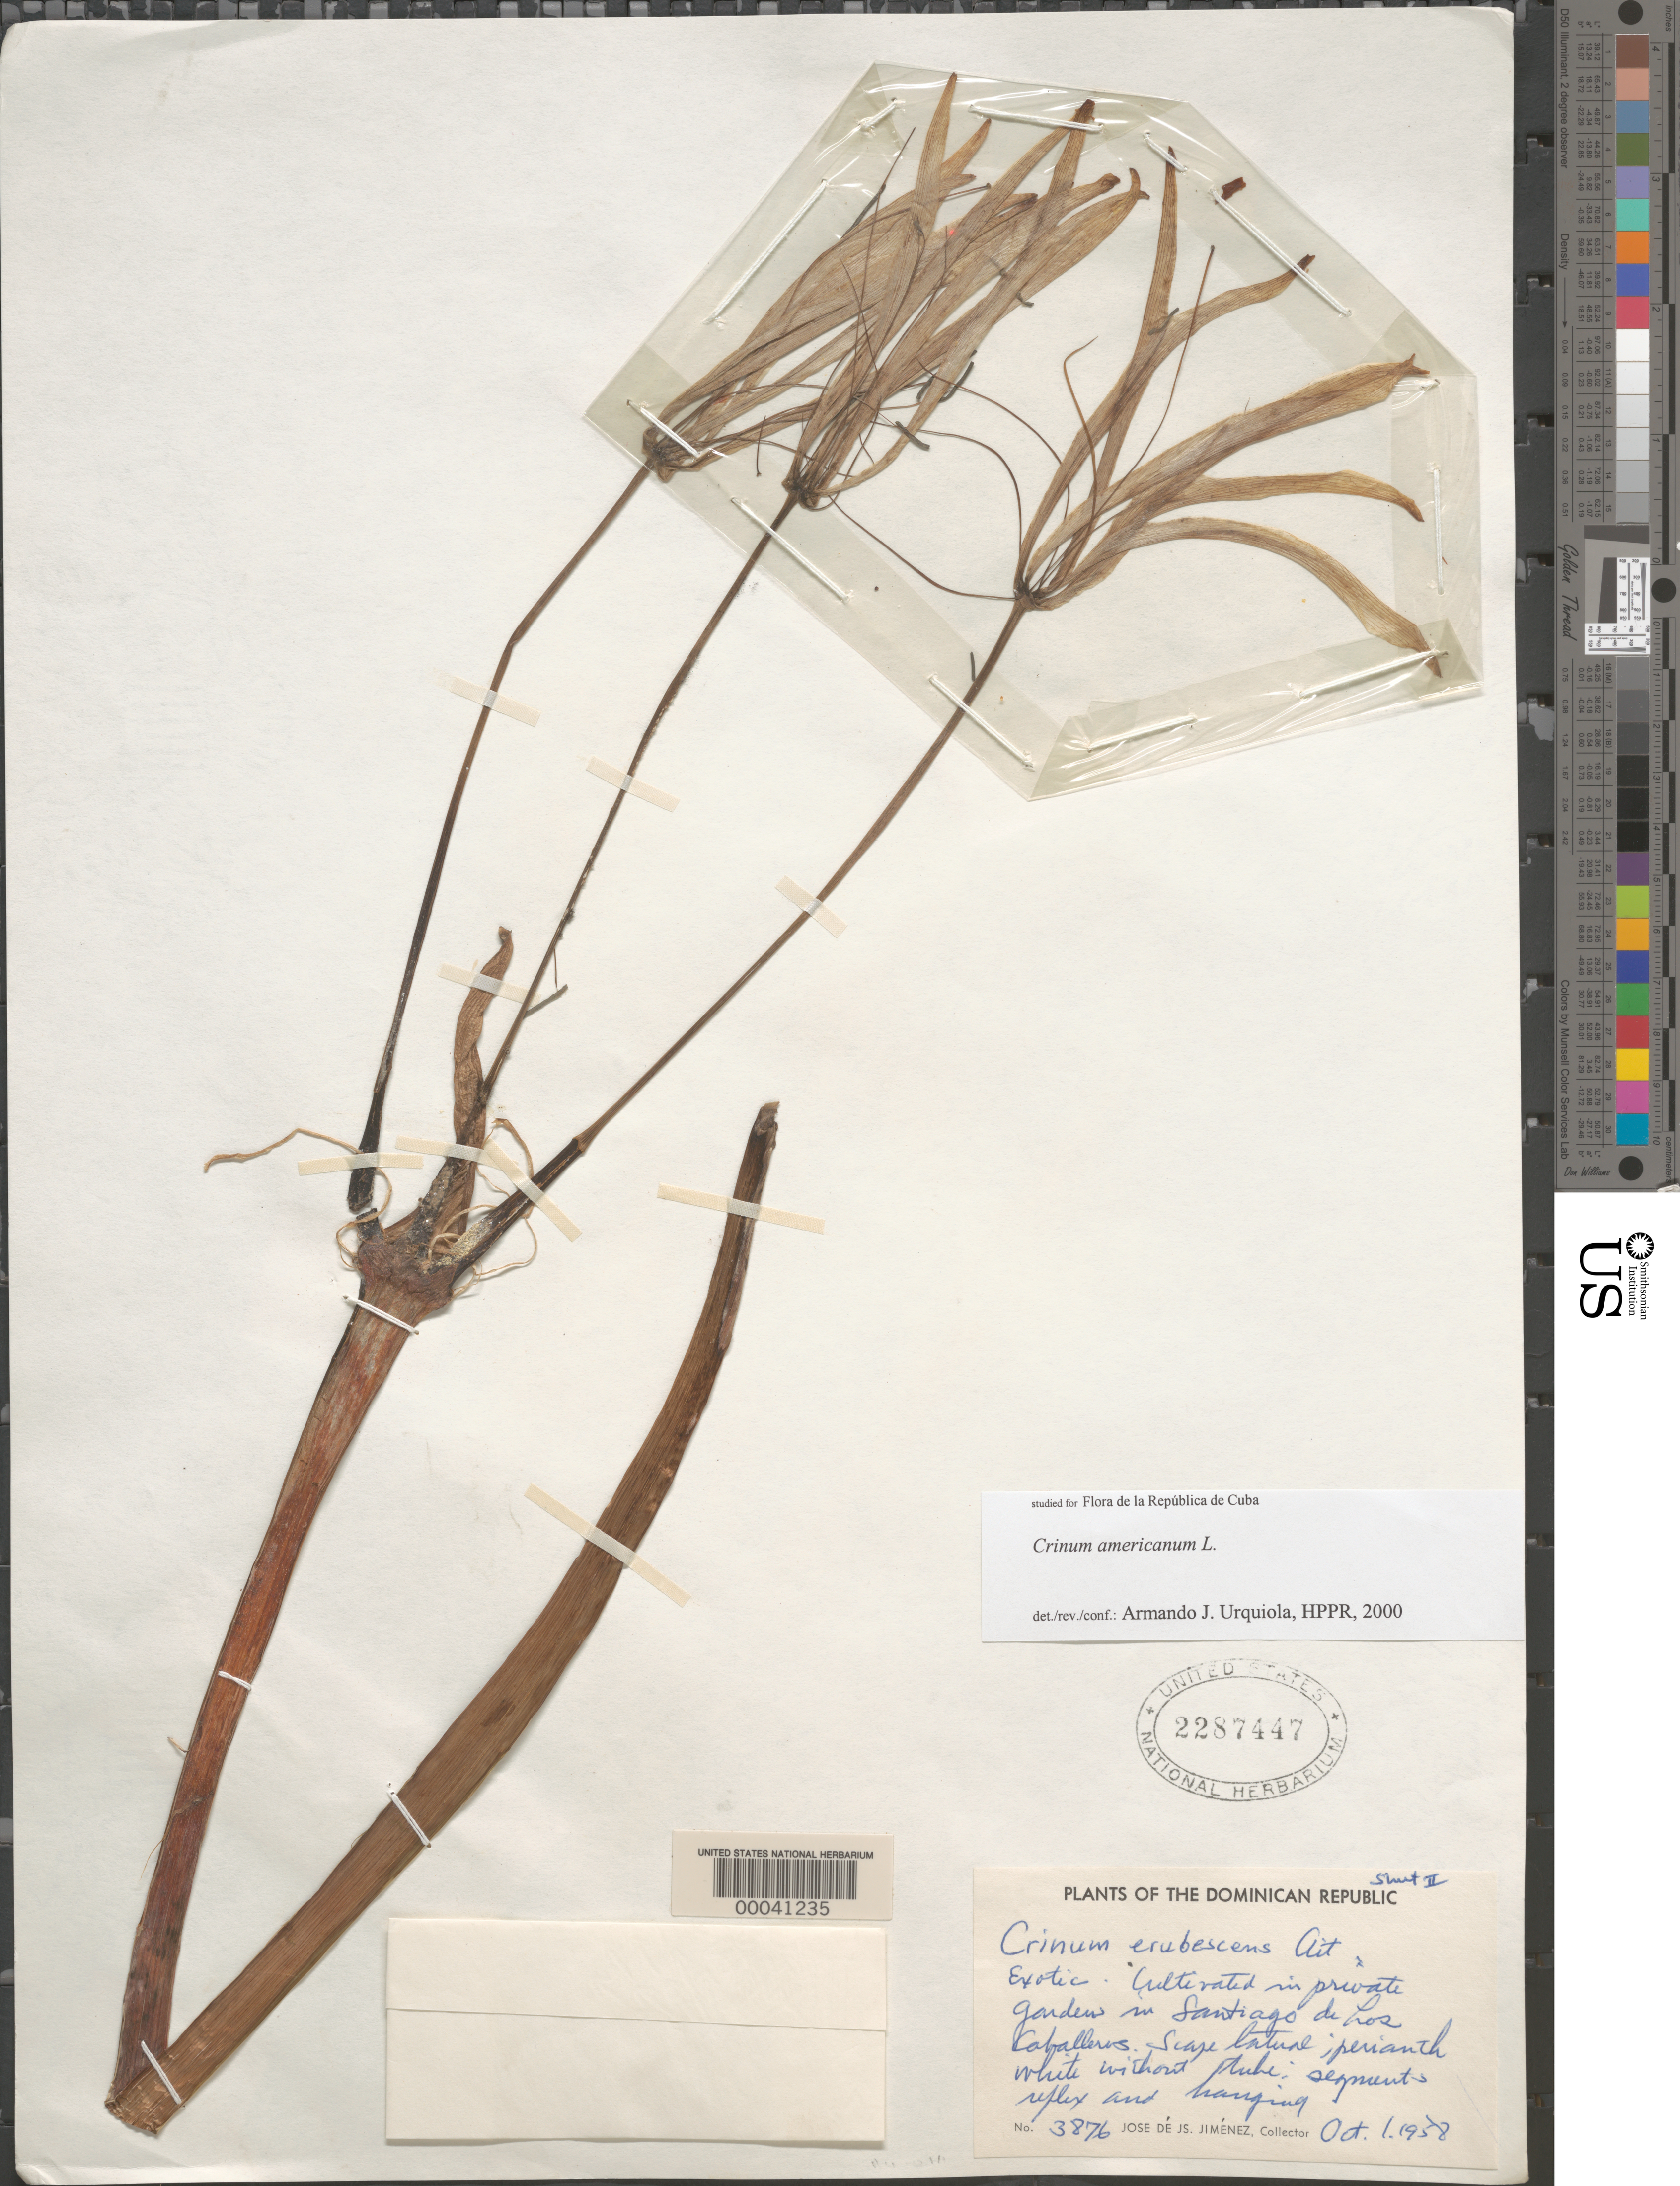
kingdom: Plantae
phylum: Tracheophyta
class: Liliopsida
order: Asparagales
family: Amaryllidaceae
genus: Crinum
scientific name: Crinum americanum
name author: L.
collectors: J. J. Jiménez Almonte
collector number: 3876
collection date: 1958-10-01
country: Dominican Republic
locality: Private gardens in Santiago de Los Caballeros.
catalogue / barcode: US 2287447